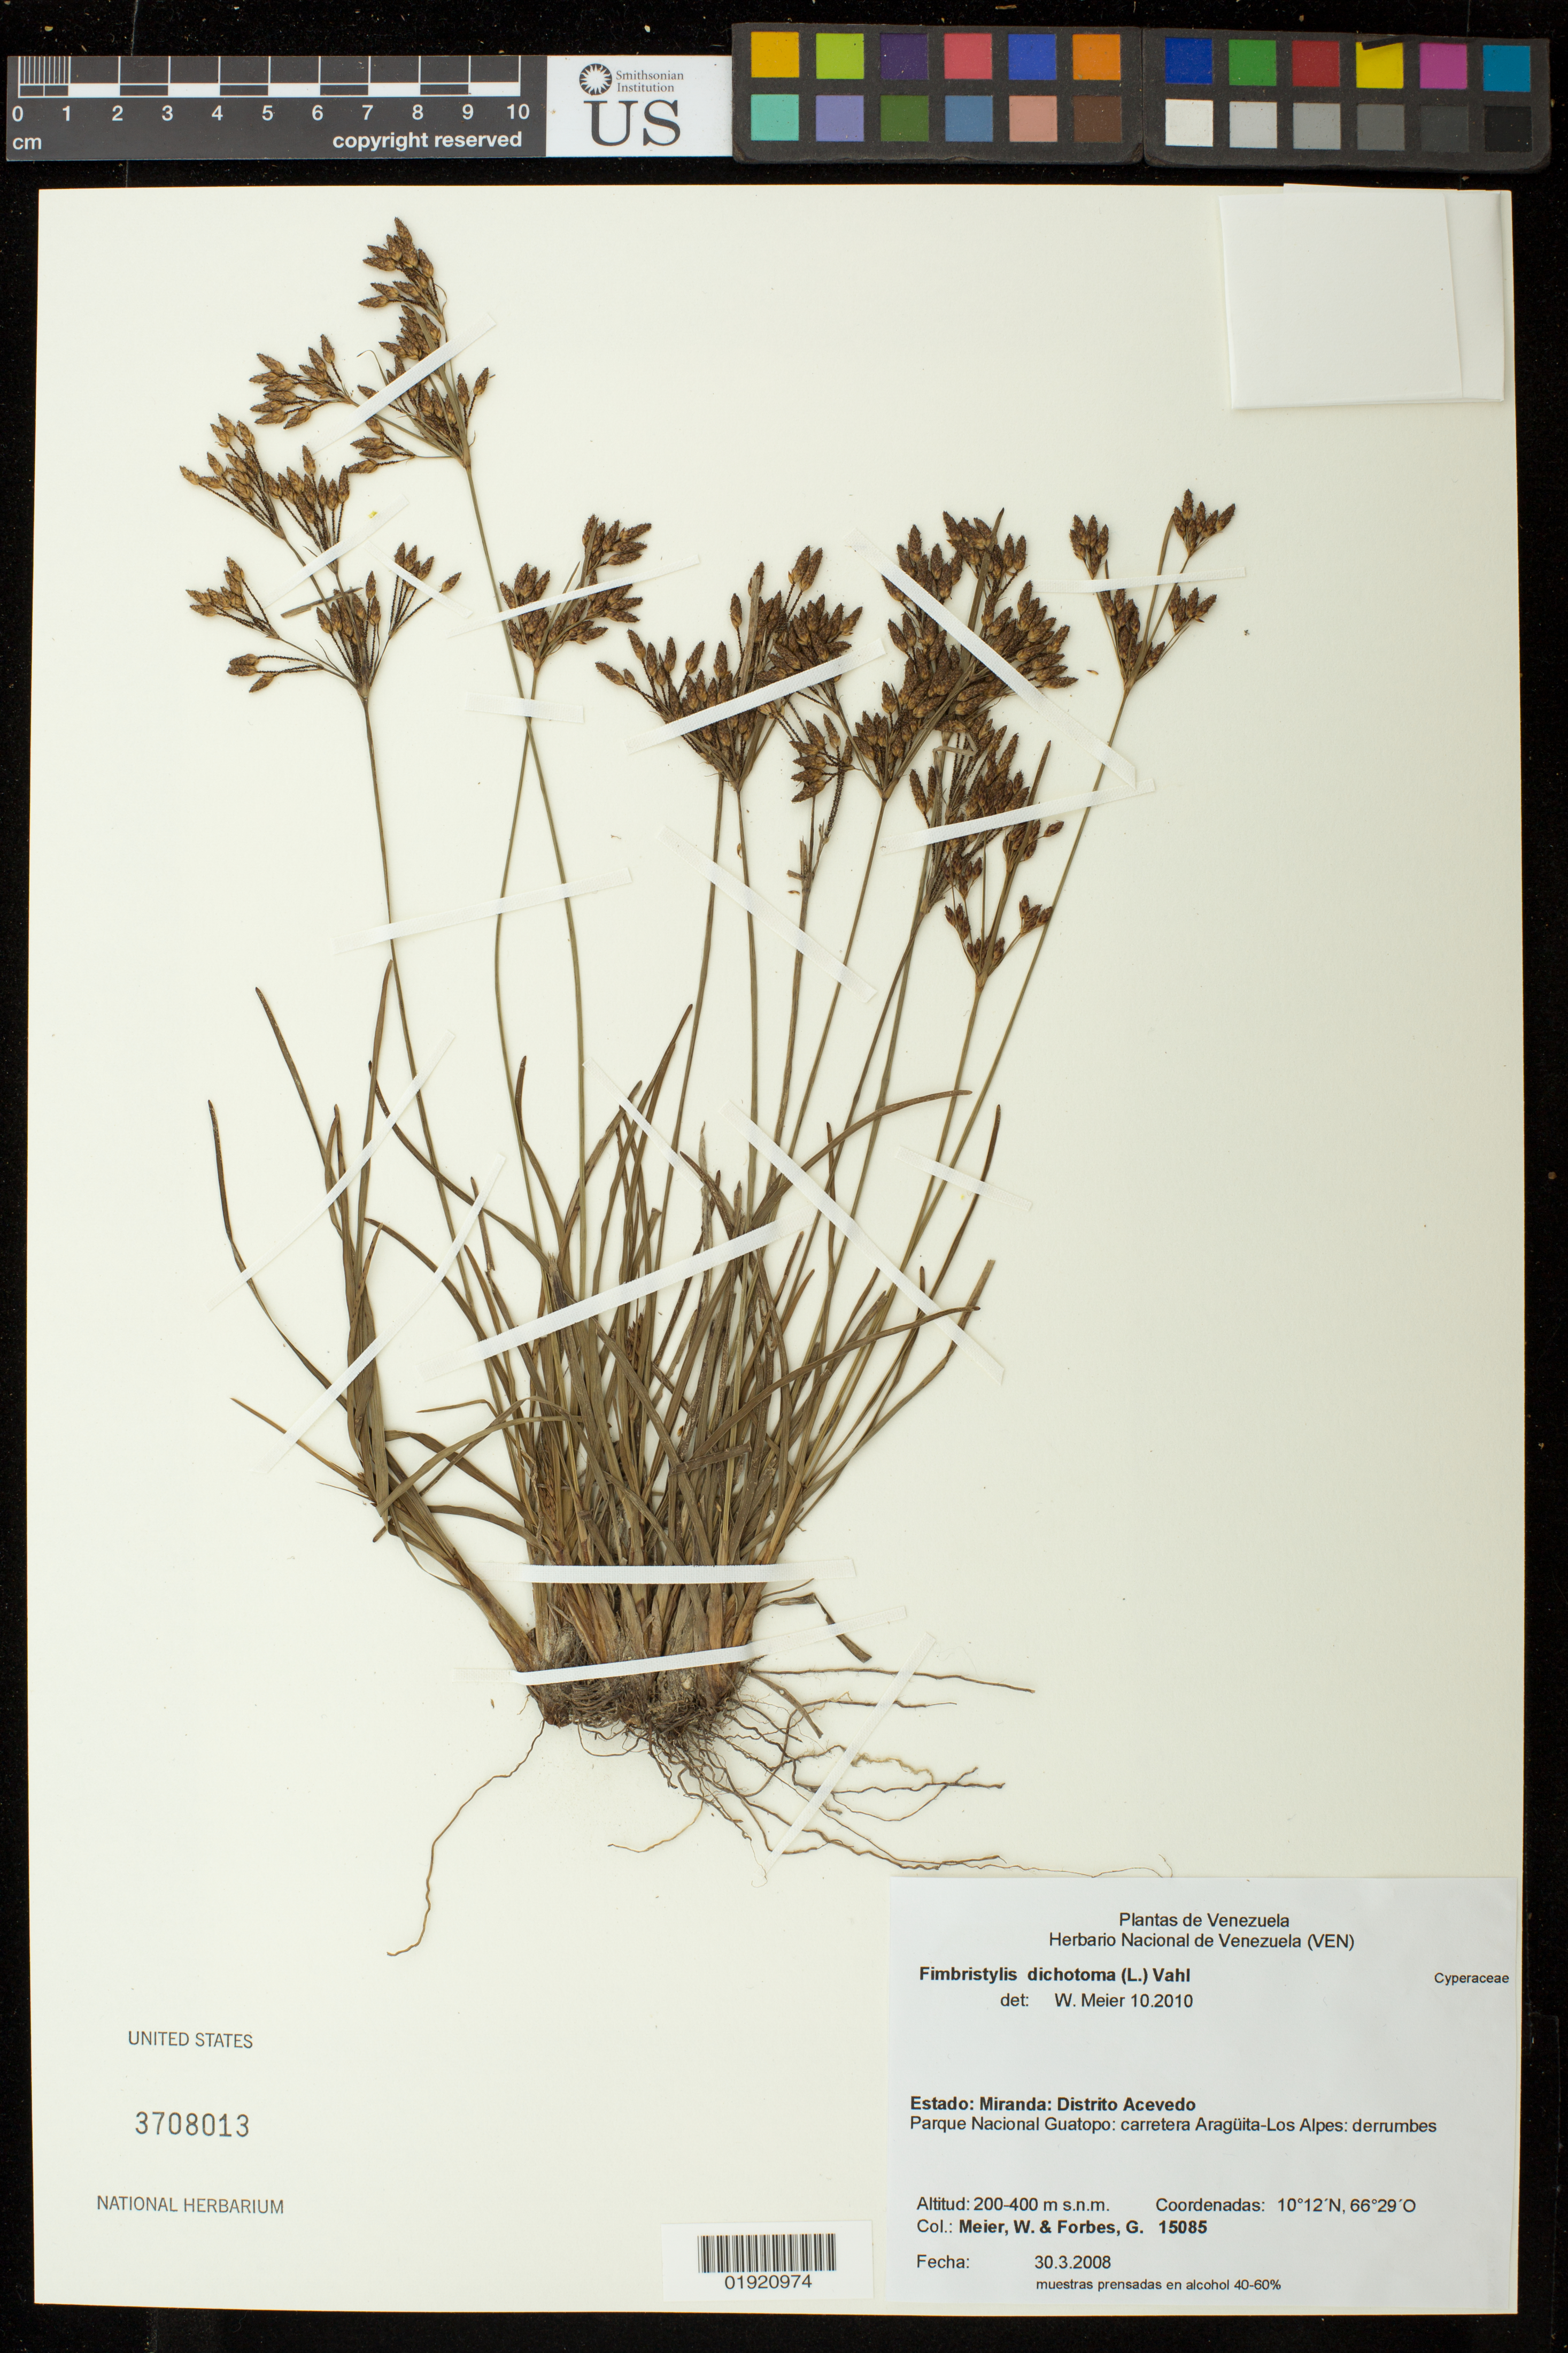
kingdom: Plantae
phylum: Tracheophyta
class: Liliopsida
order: Poales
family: Cyperaceae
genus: Fimbristylis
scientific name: Fimbristylis dichotoma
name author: (L.) Vahl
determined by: Meier, Winfried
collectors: W. Meier & G. Forbes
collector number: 15085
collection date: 2008-03-30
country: Venezuela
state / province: Miranda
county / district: Acevedo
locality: Estado: Miranda: Distrito Acevedo. Parque Nacional Guatopo: carretera Araguita-Los Alpes: derrumbes.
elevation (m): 200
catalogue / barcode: US 3708013